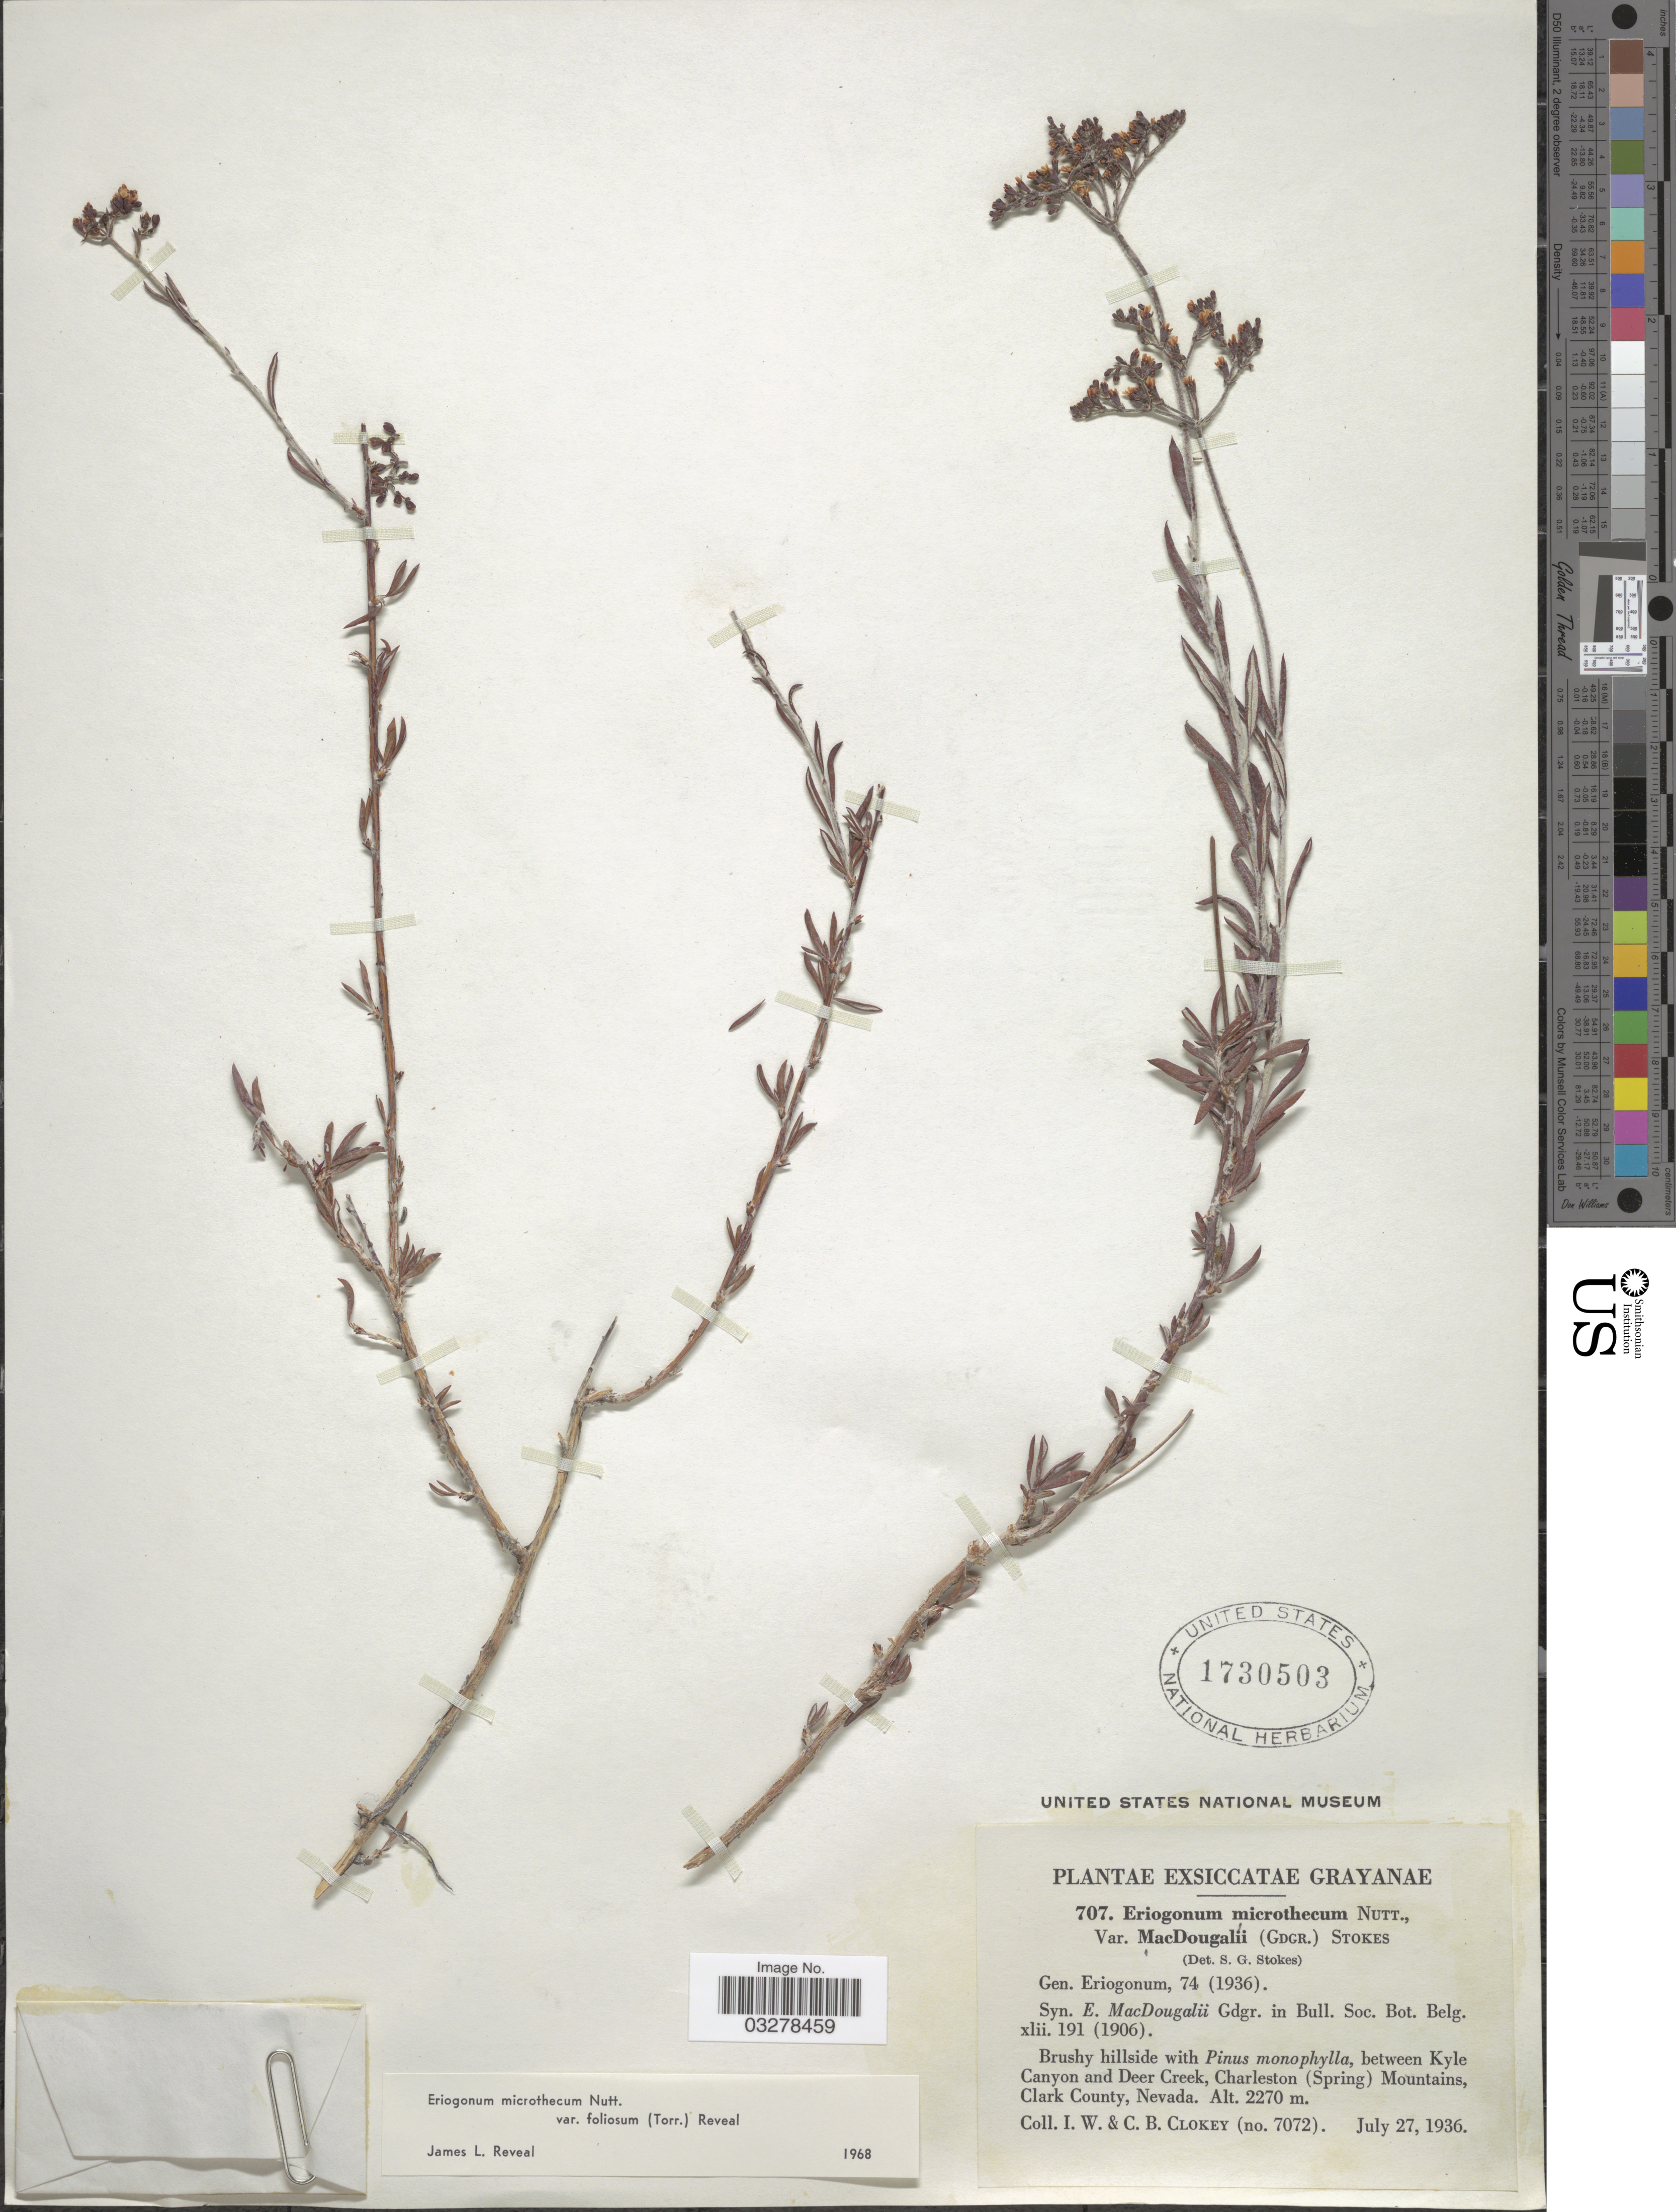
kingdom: Plantae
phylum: Tracheophyta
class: Magnoliopsida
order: Caryophyllales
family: Polygonaceae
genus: Eriogonum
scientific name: Eriogonum microtheca var. foliosum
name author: (Torr. & A. Gray) Reveal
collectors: I. W. Clokey & C. Clokey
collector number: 7072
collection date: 1936-07-27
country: United States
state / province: Nevada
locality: Between Kyle Canyon and Deer Creek, Charleston (Spring) Mountains, Clark County.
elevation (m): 2270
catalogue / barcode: US 1730503